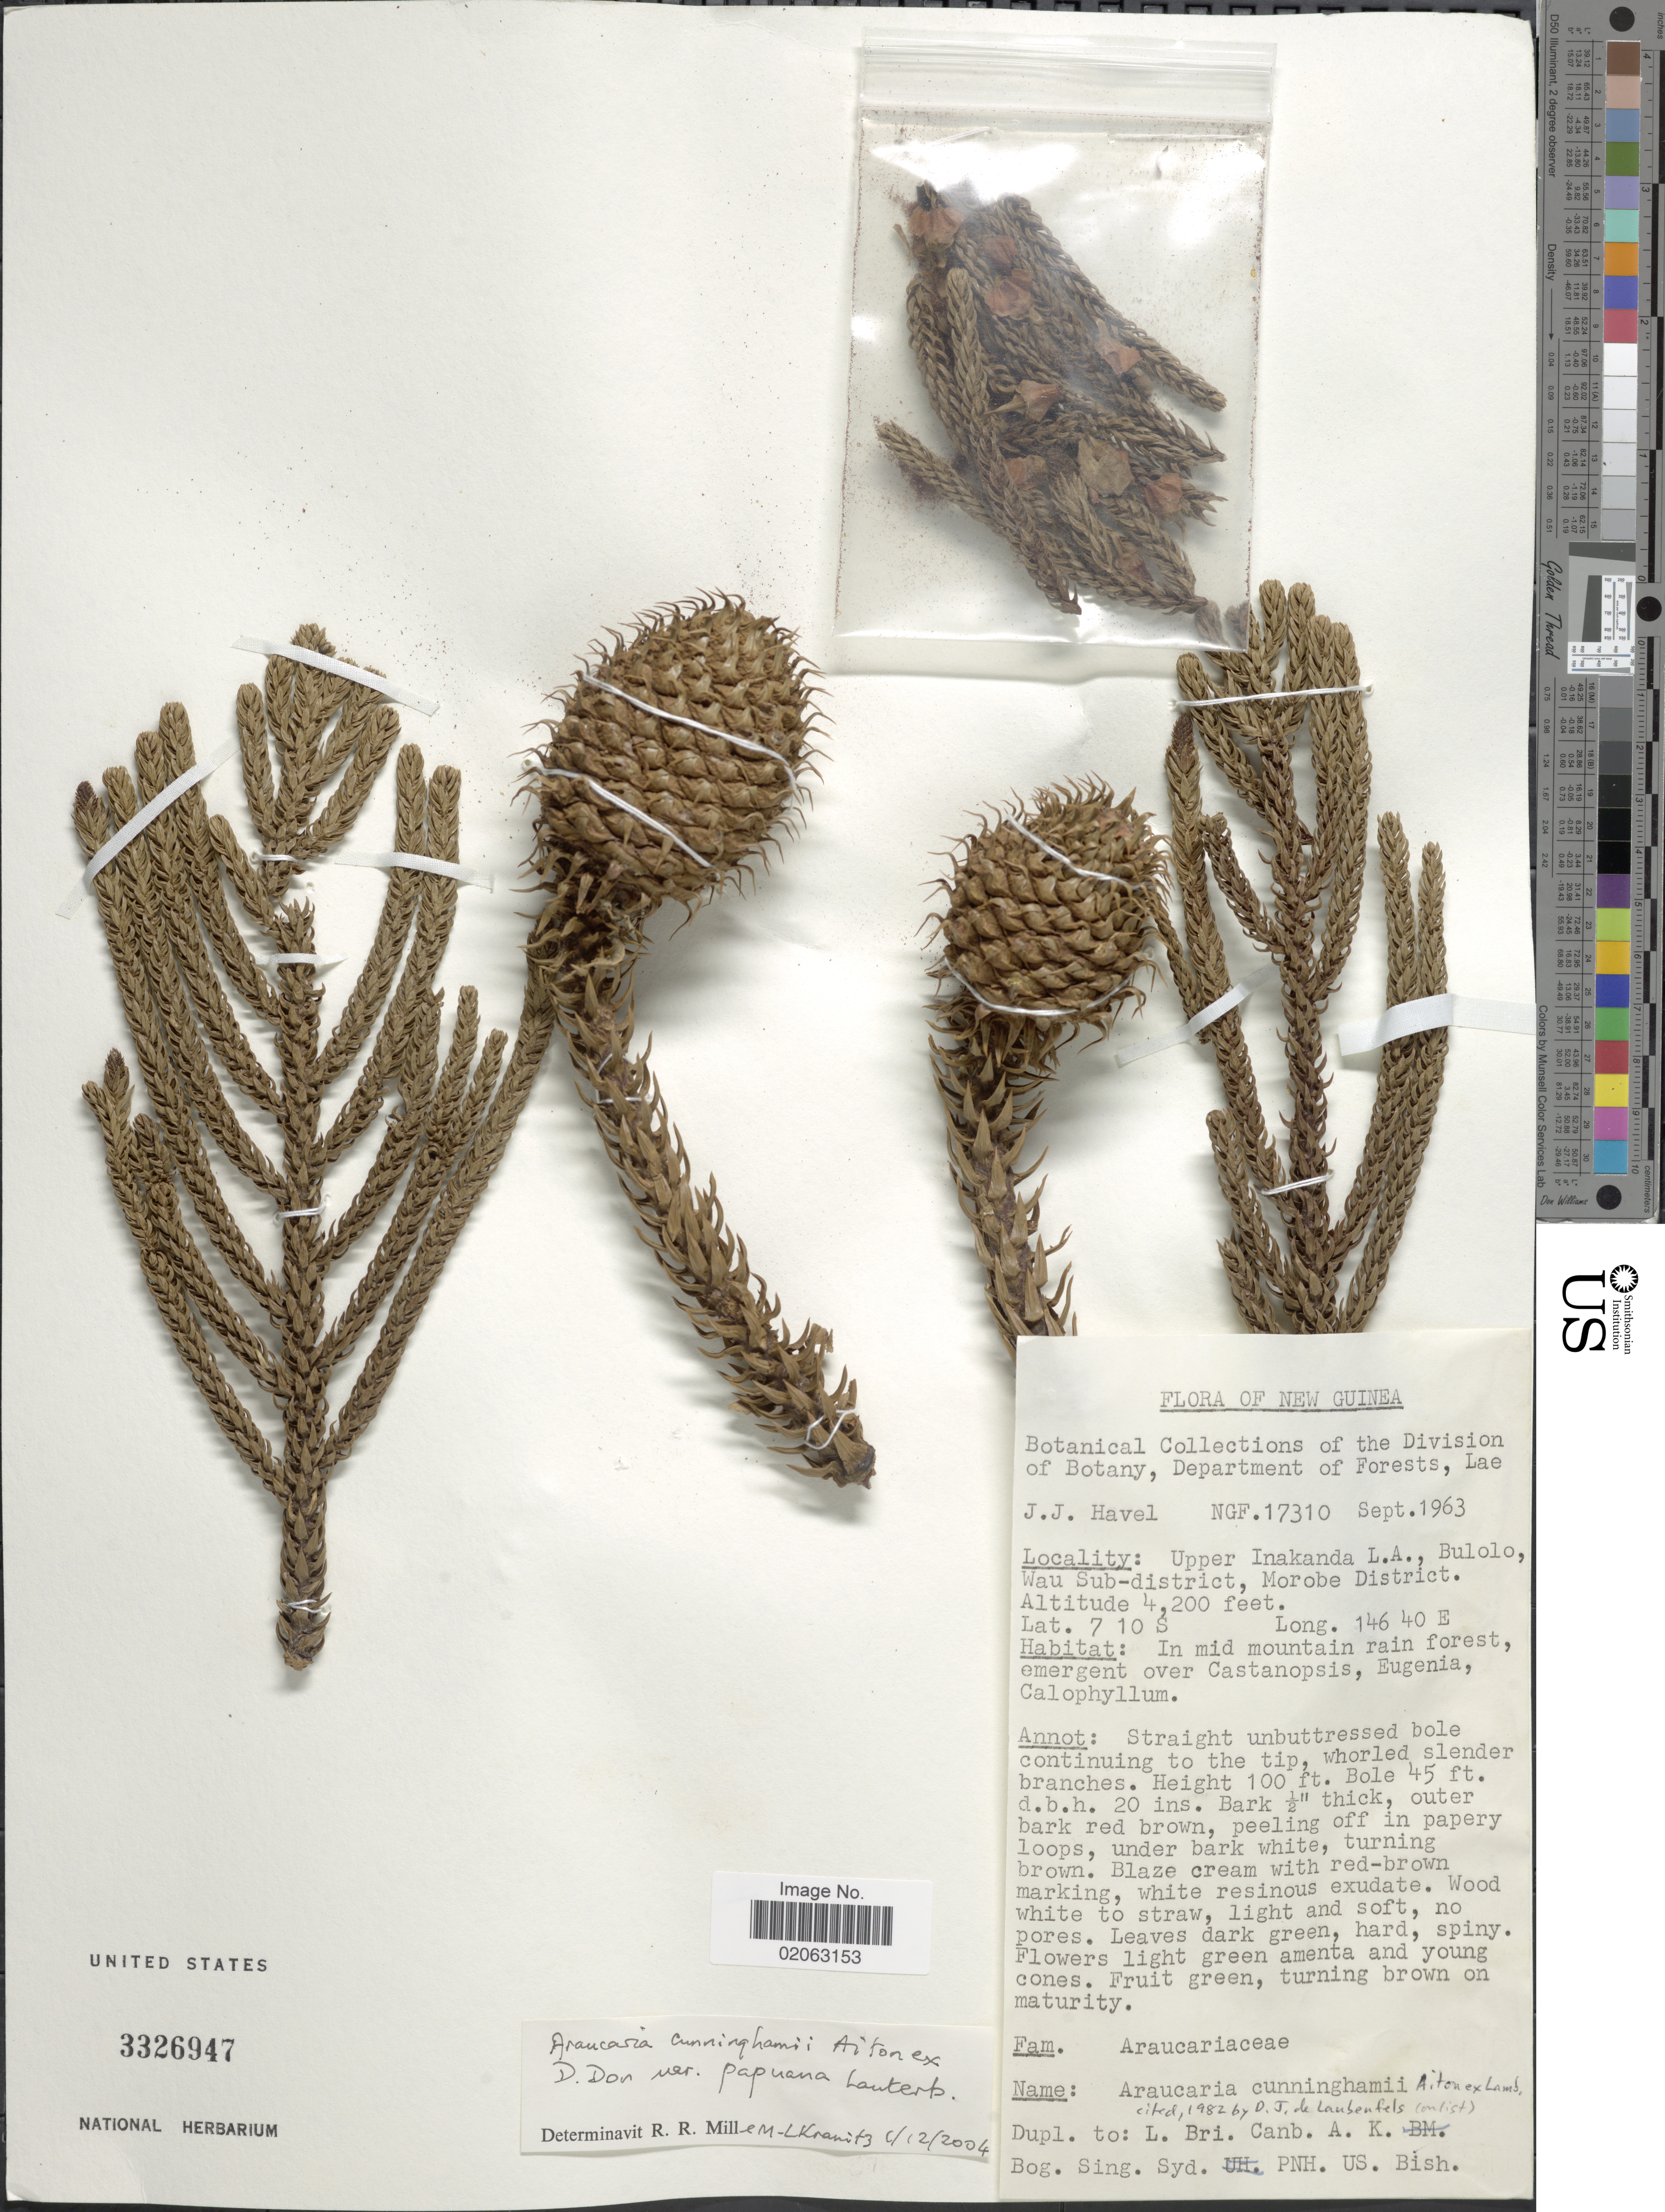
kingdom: Plantae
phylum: Tracheophyta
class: Pinopsida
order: Pinales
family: Araucariaceae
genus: Araucaria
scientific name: Araucaria cunninghamii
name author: Aiton ex D. Don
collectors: J. Havel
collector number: NGF 17310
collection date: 1963-09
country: Papua New Guinea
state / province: Morobe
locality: New Guinea, Upper Inakanda L.A., Bulolo, Wau Sub-district.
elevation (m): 1280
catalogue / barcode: US 3326947